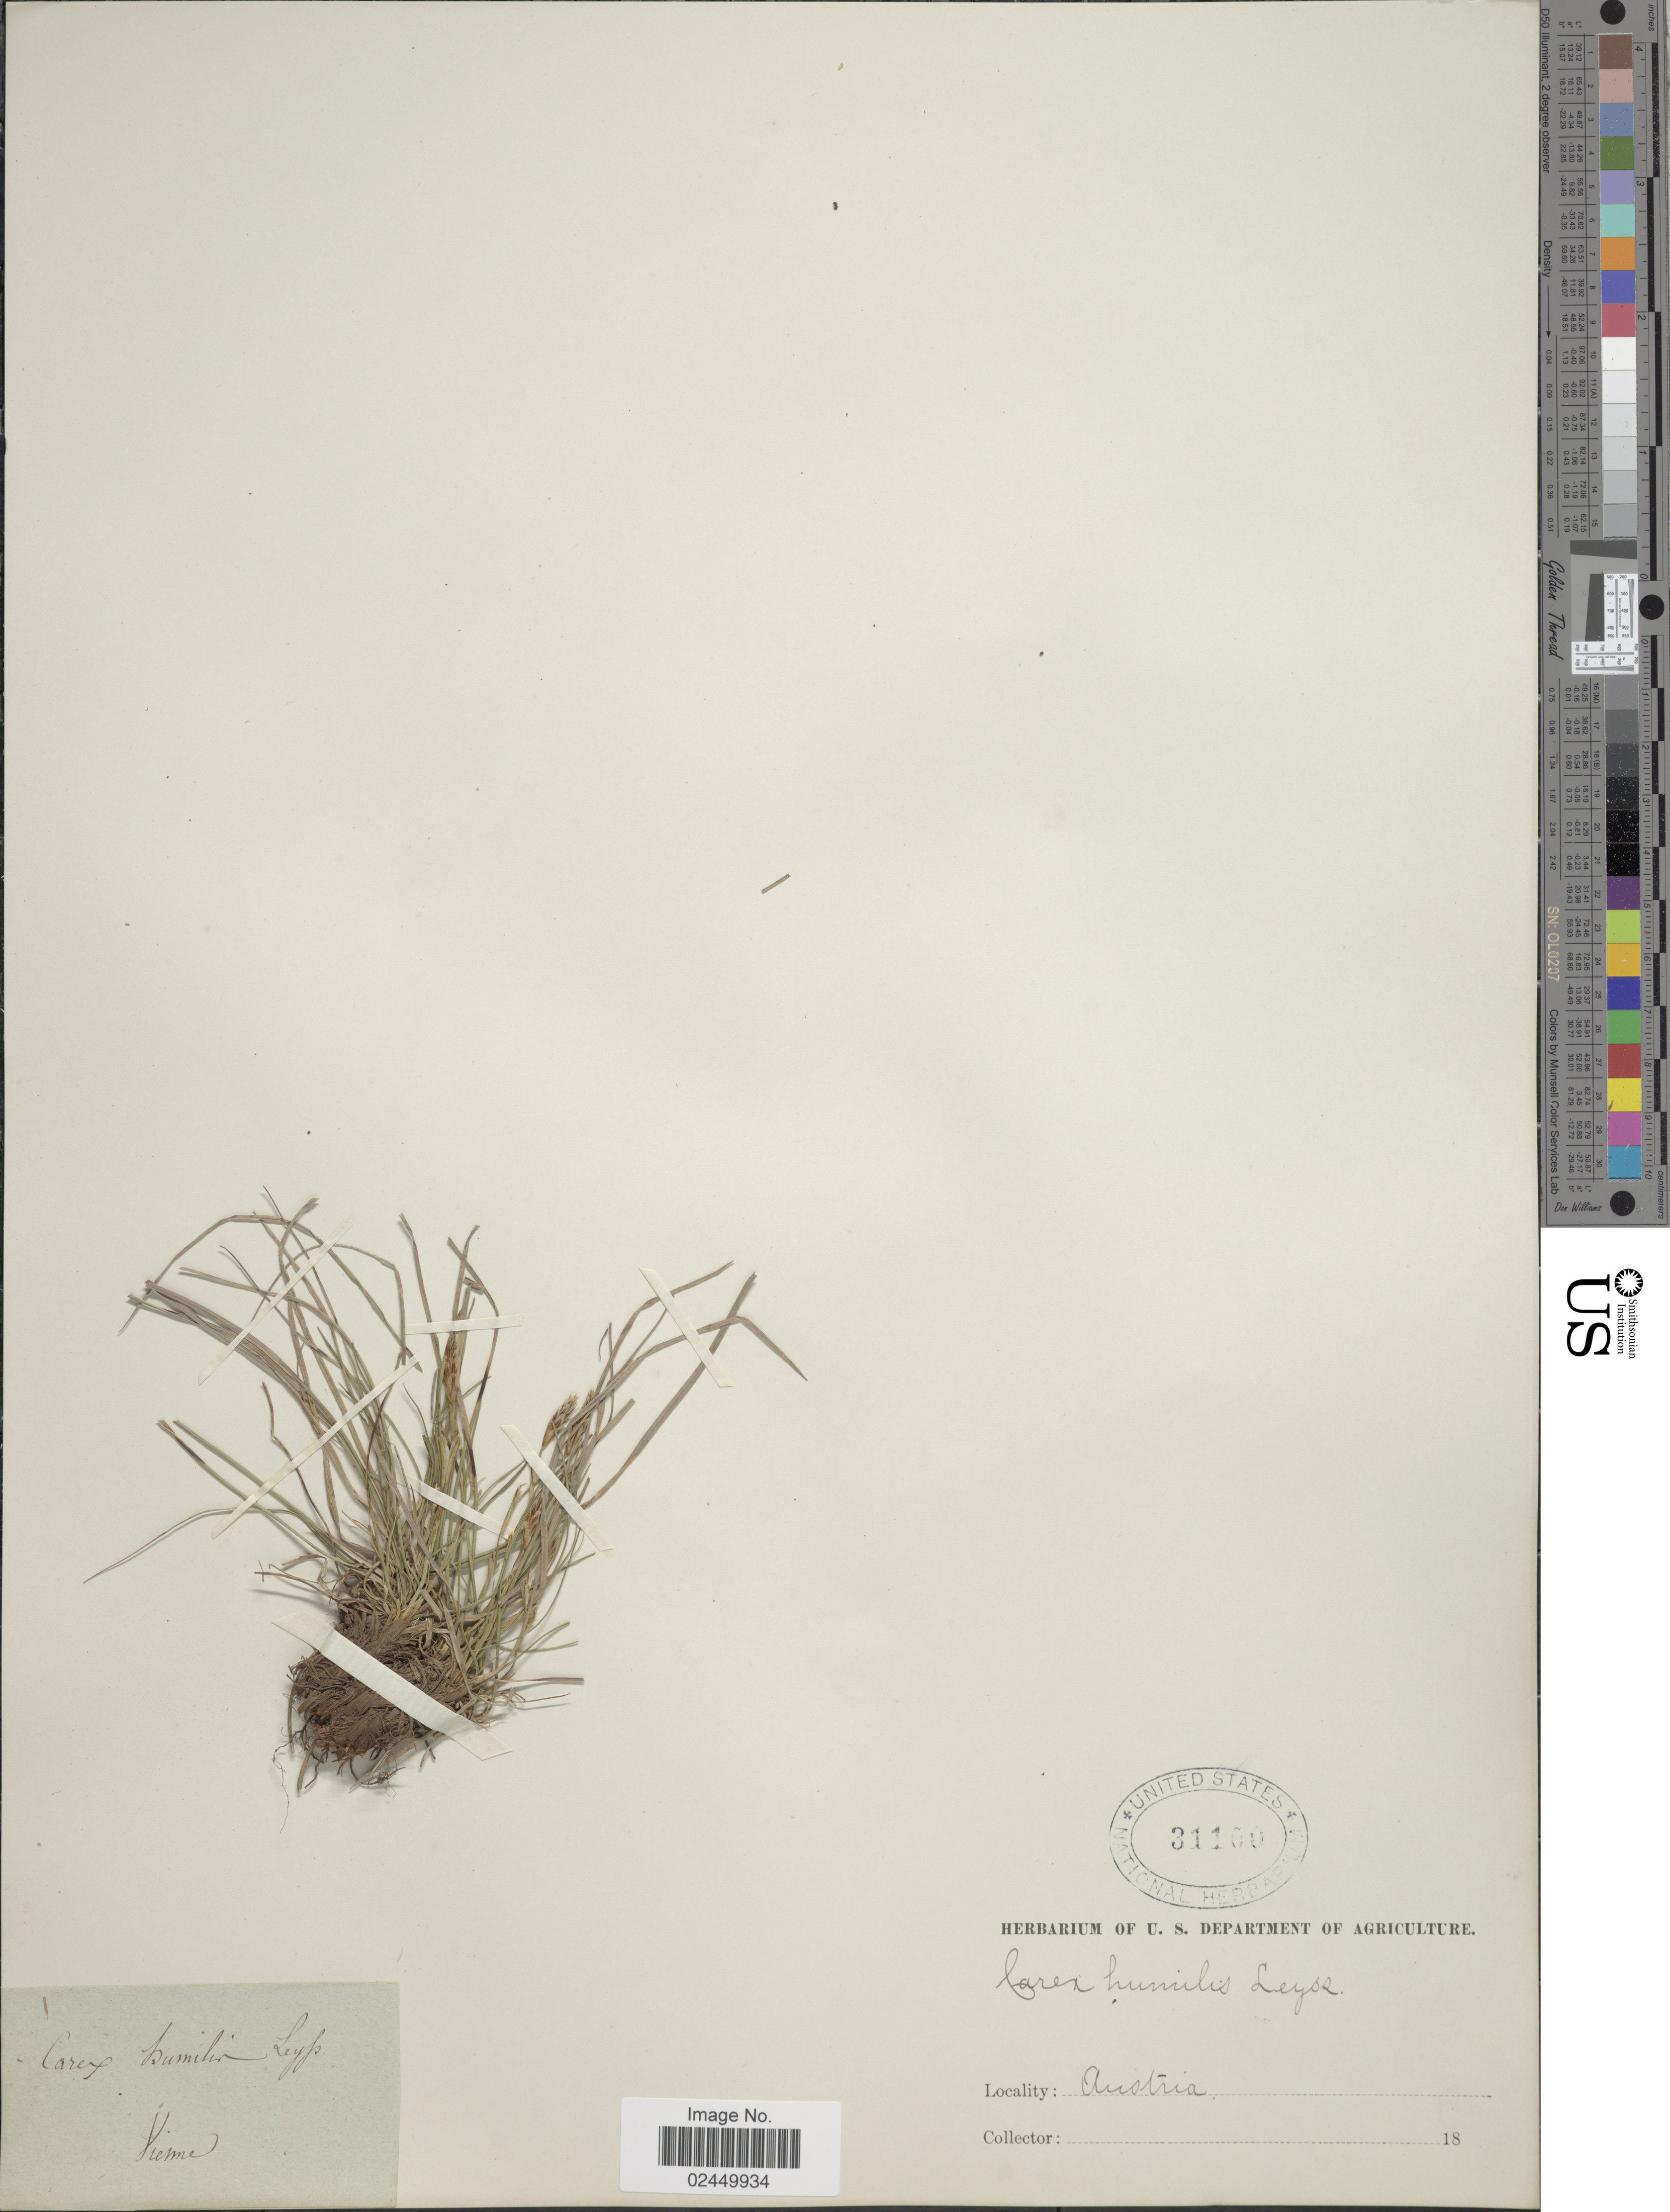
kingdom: Plantae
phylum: Tracheophyta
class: Liliopsida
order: Poales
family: Cyperaceae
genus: Carex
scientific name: Carex humilis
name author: Leyss.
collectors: ex herb. U. S. Department of Agriculture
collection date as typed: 18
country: Austria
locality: Vienne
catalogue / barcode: US 31100